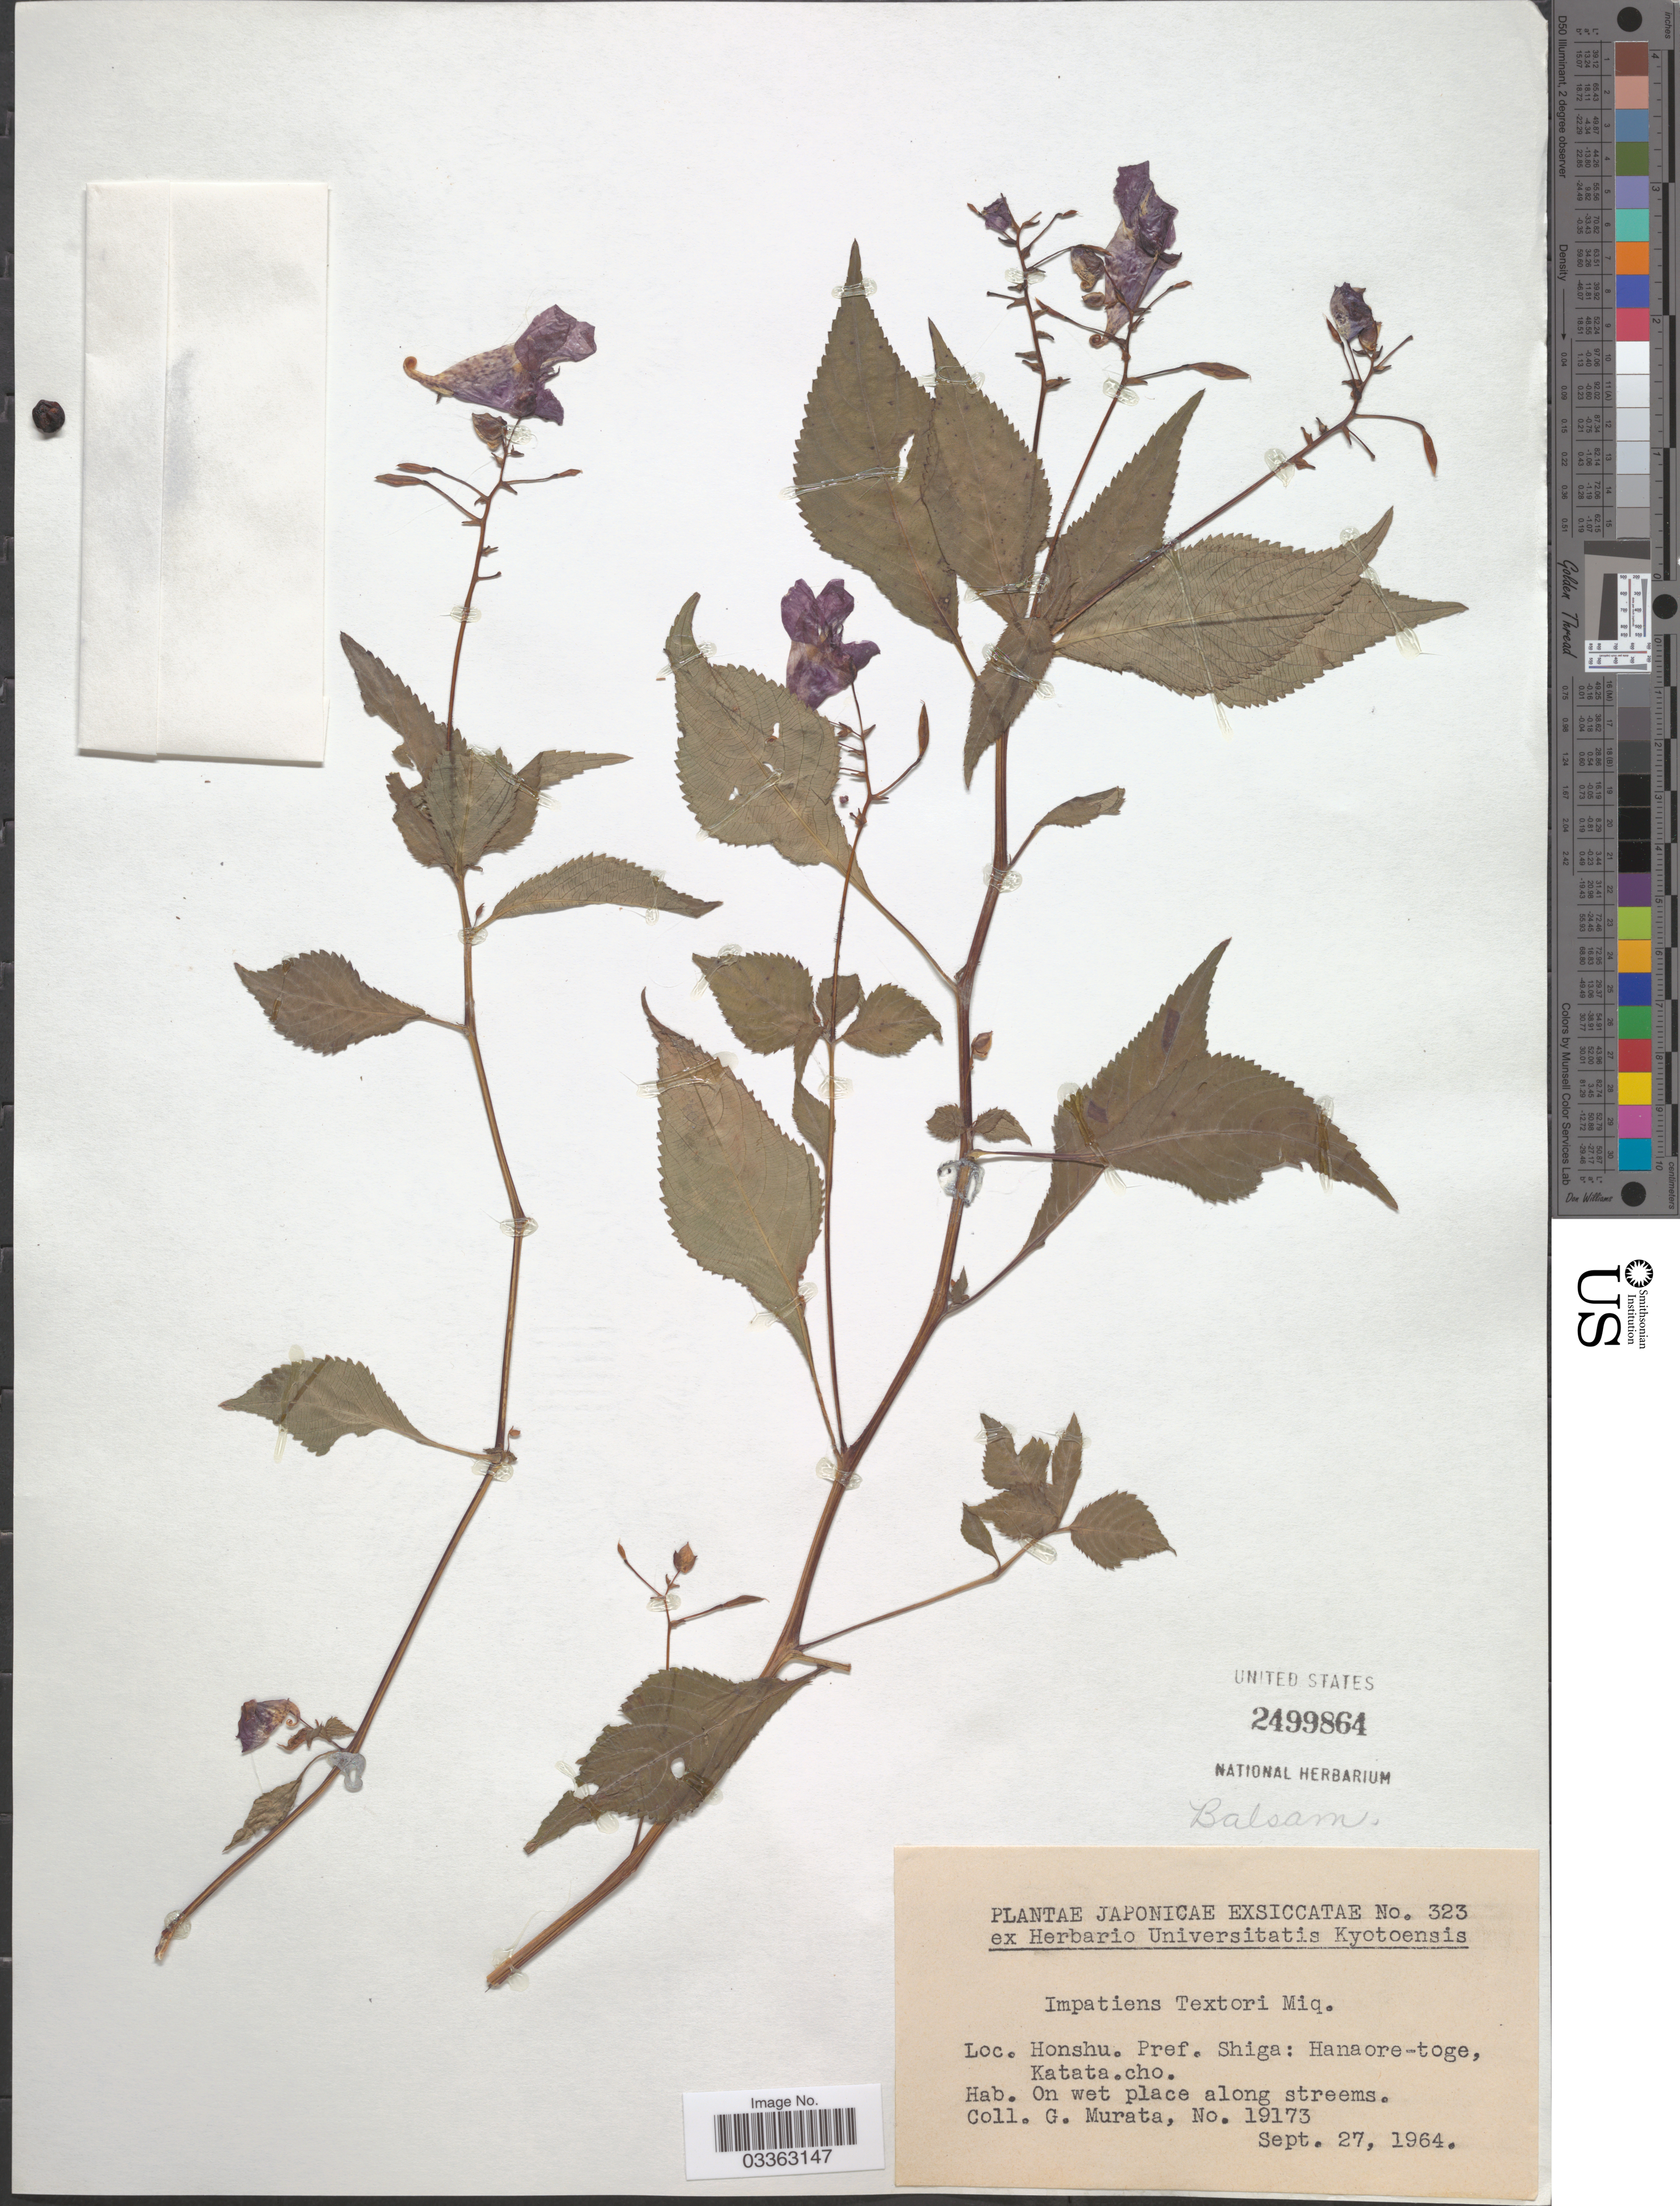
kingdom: Plantae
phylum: Tracheophyta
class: Magnoliopsida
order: Ericales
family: Balsaminaceae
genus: Impatiens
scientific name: Impatiens textorii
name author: Miq.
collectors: G. Murata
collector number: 19173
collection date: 1964-09-27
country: Japan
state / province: Siga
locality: Honshu. Pref. Shiga: Hanaore-toge, Katata. cho.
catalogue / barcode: US 2499864